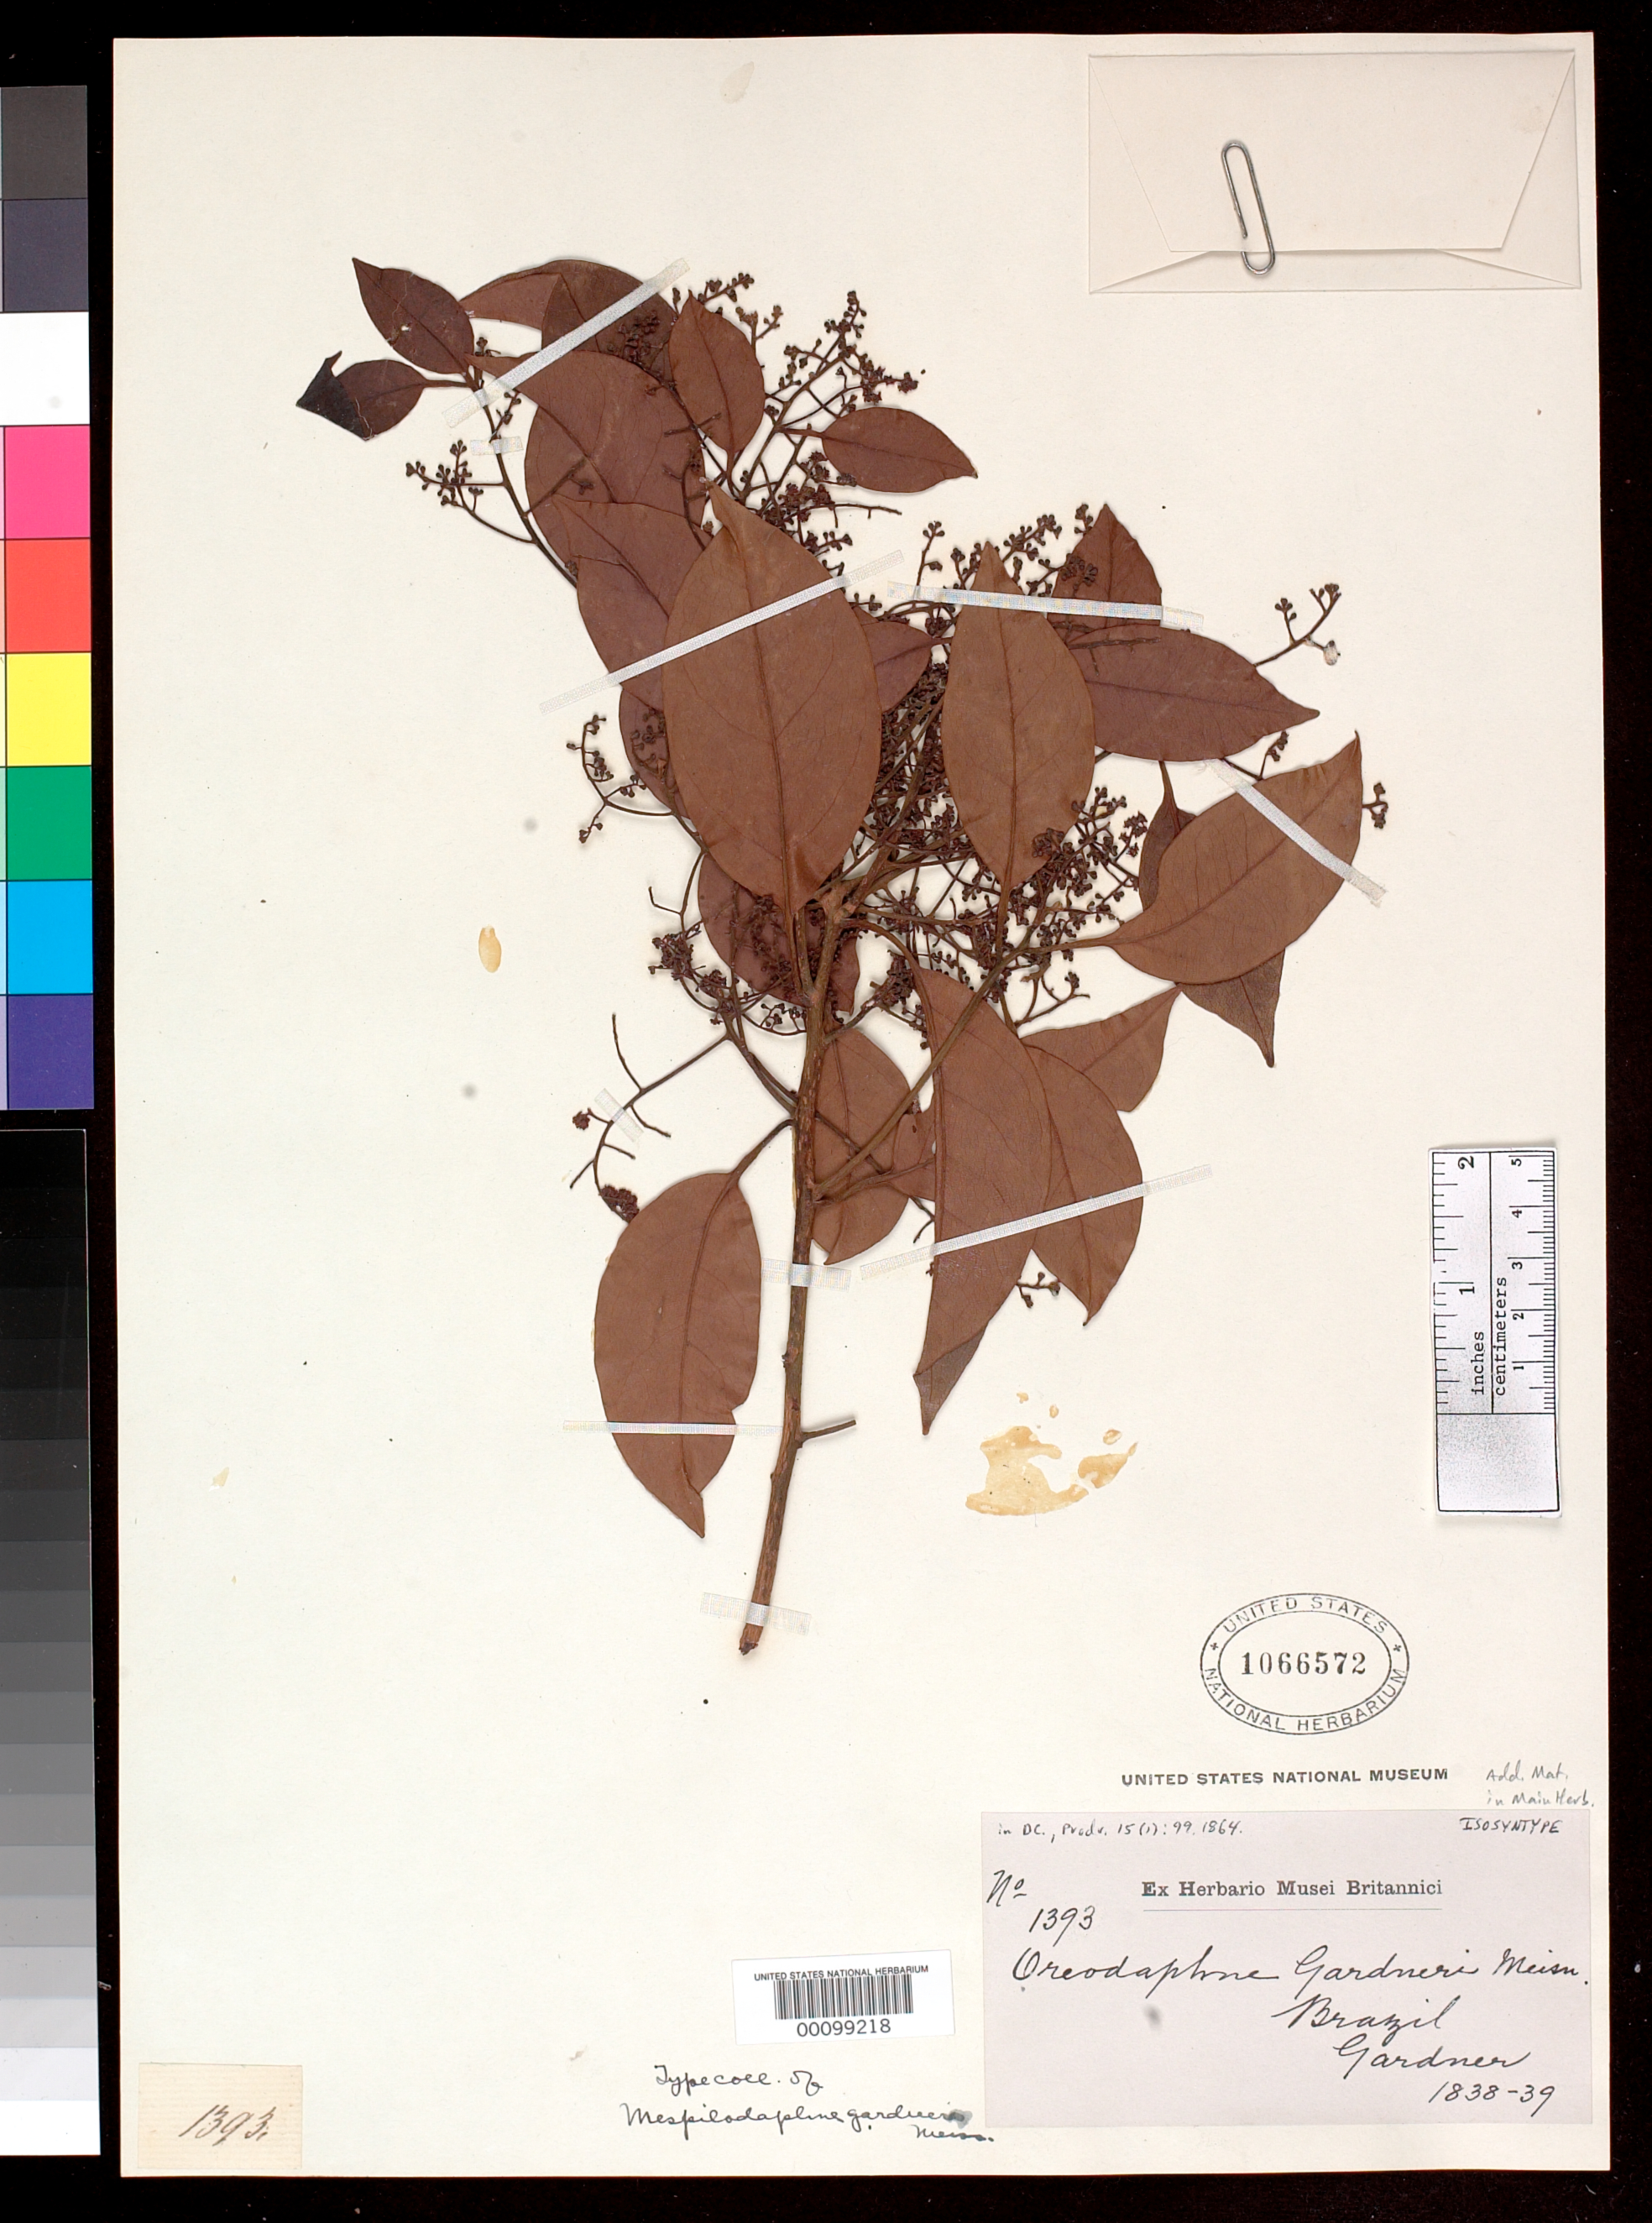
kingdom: Plantae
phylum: Tracheophyta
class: Magnoliopsida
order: Laurales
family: Lauraceae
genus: Mespilodaphne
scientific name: Mespilodaphne gardneri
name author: Meisn. in DC.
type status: Isosyntype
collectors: G. Gardner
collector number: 1393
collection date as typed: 1838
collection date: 1838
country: Brazil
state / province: Alagoas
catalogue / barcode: US 1066572